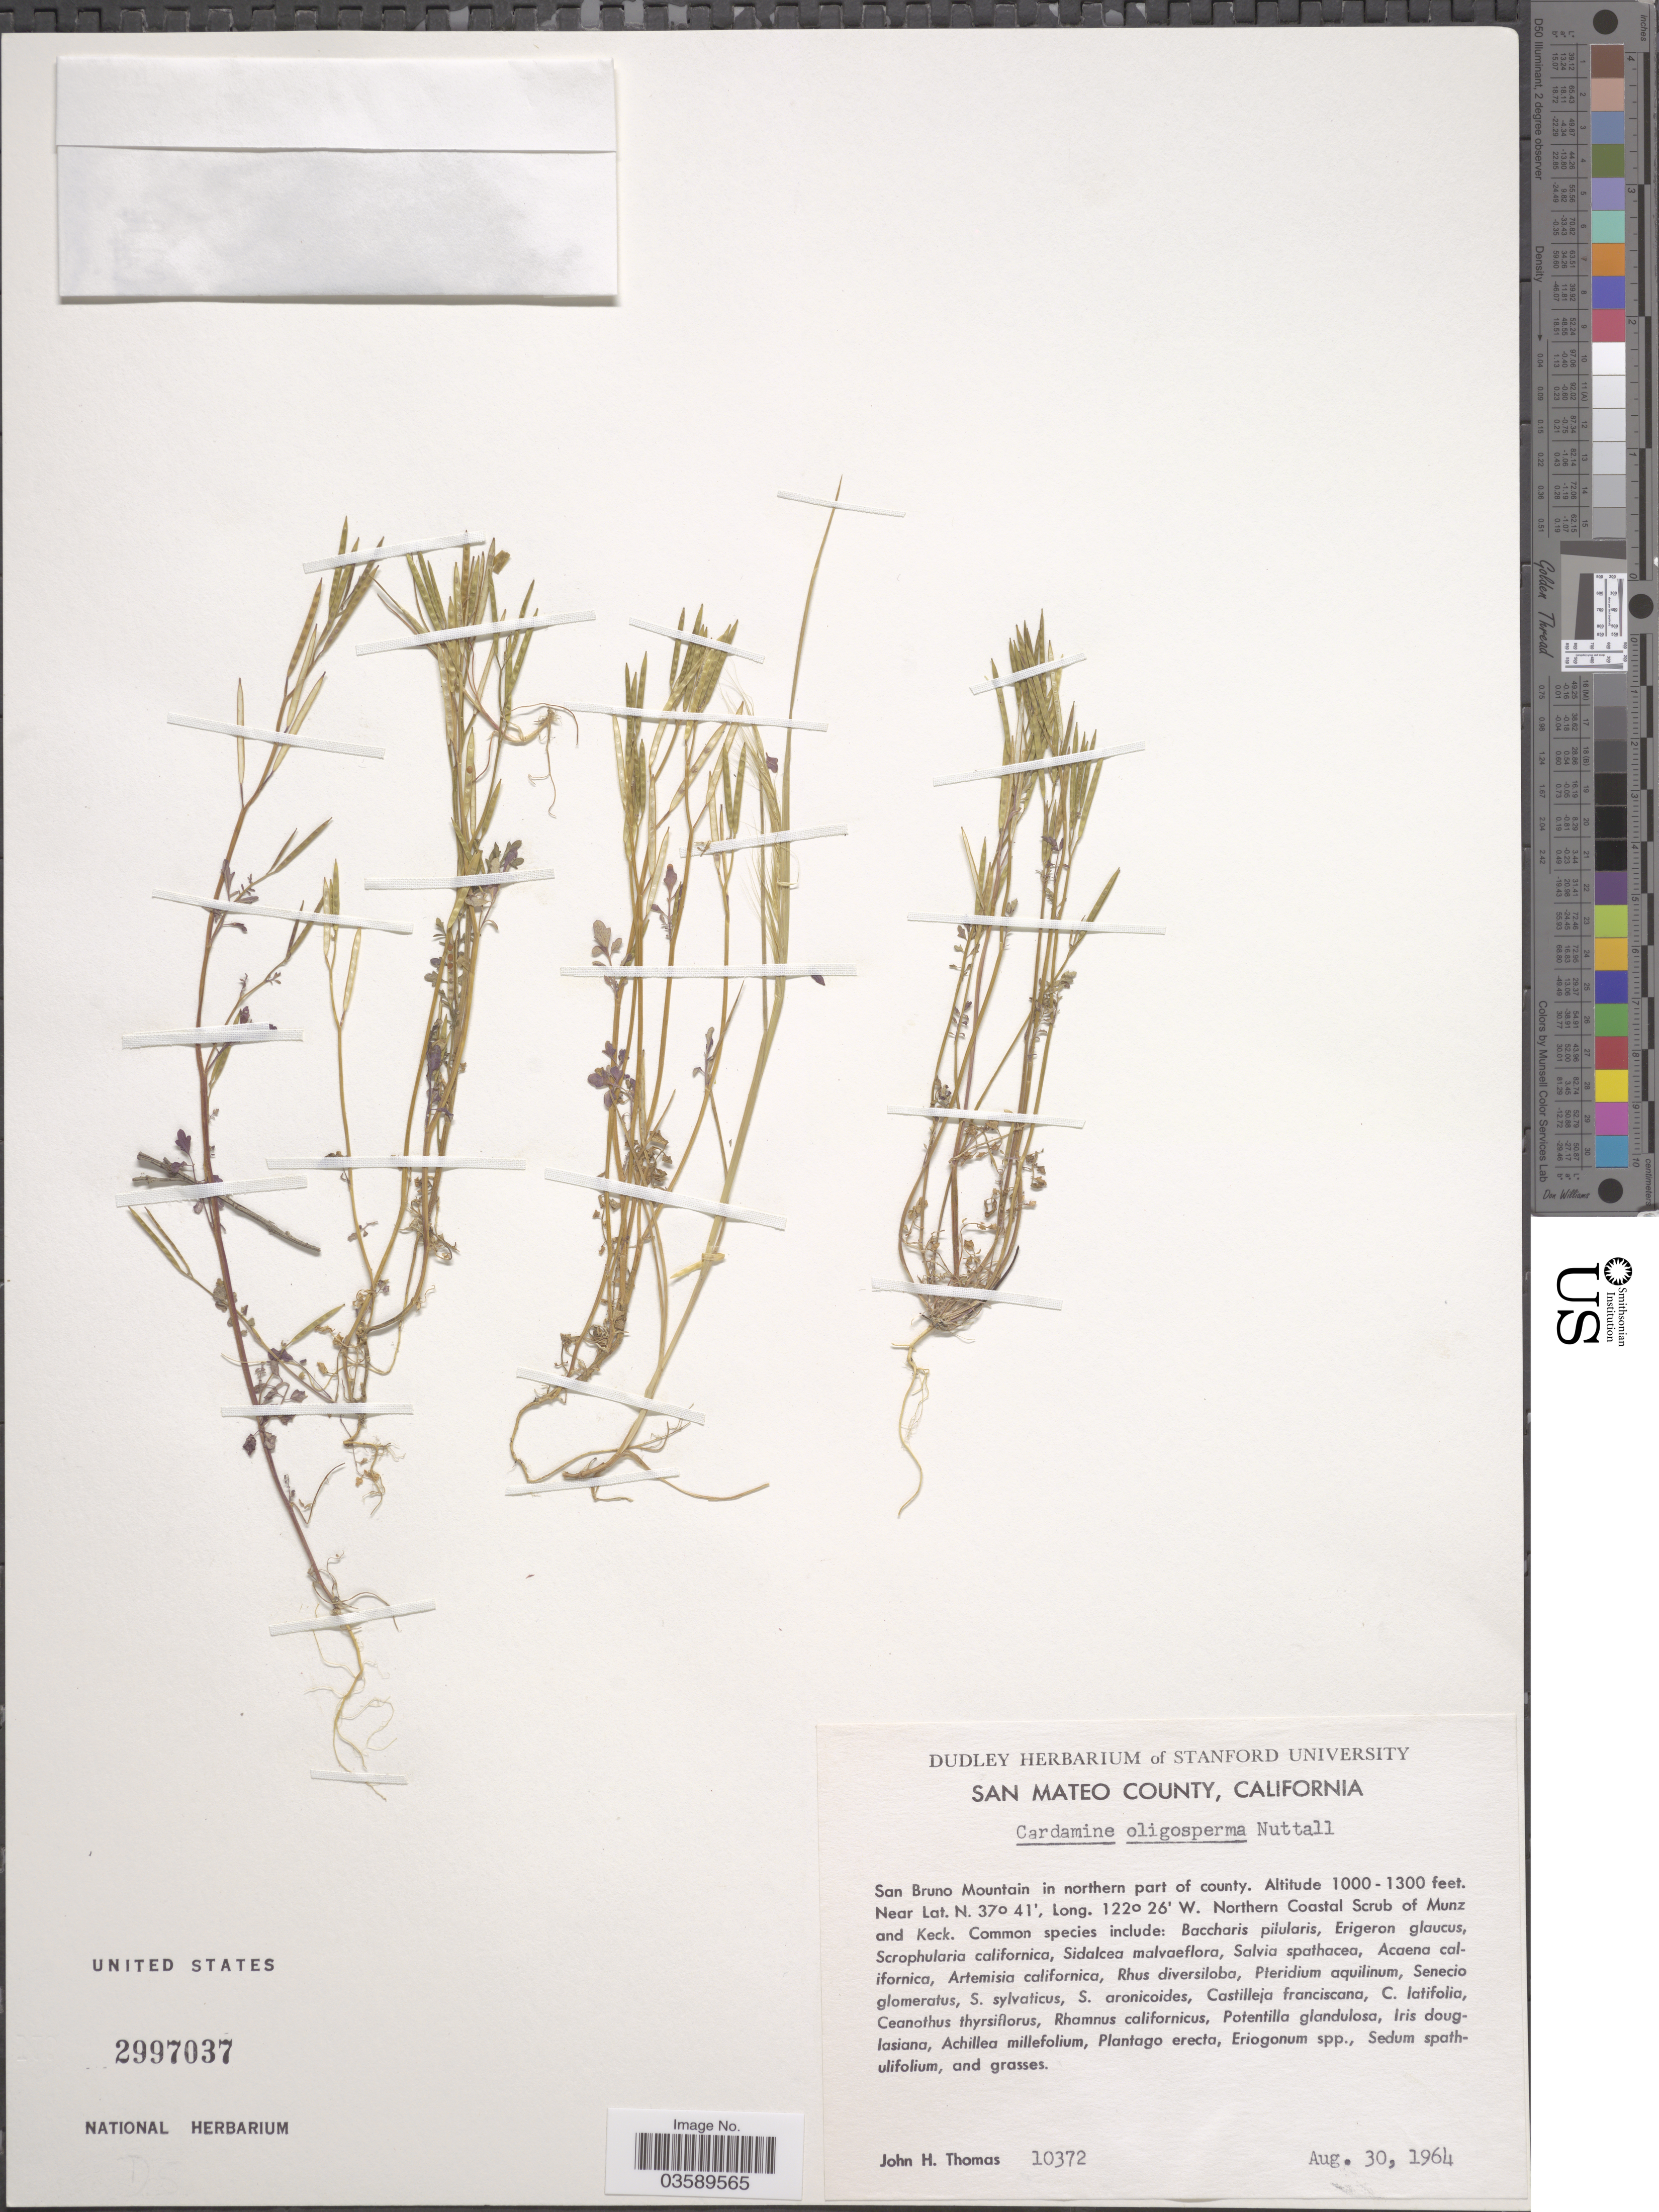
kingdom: Plantae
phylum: Tracheophyta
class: Magnoliopsida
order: Brassicales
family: Brassicaceae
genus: Cardamine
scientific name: Cardamine oligosperma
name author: Nutt.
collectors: J. H. Thomas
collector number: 10372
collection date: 1964-08-30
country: United States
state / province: California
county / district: San Mateo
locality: San Mateo County. San Bruno Mountain in northern part of county. Northern Coastal Scrub of Munz and Keck.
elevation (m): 305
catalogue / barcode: US 2997037